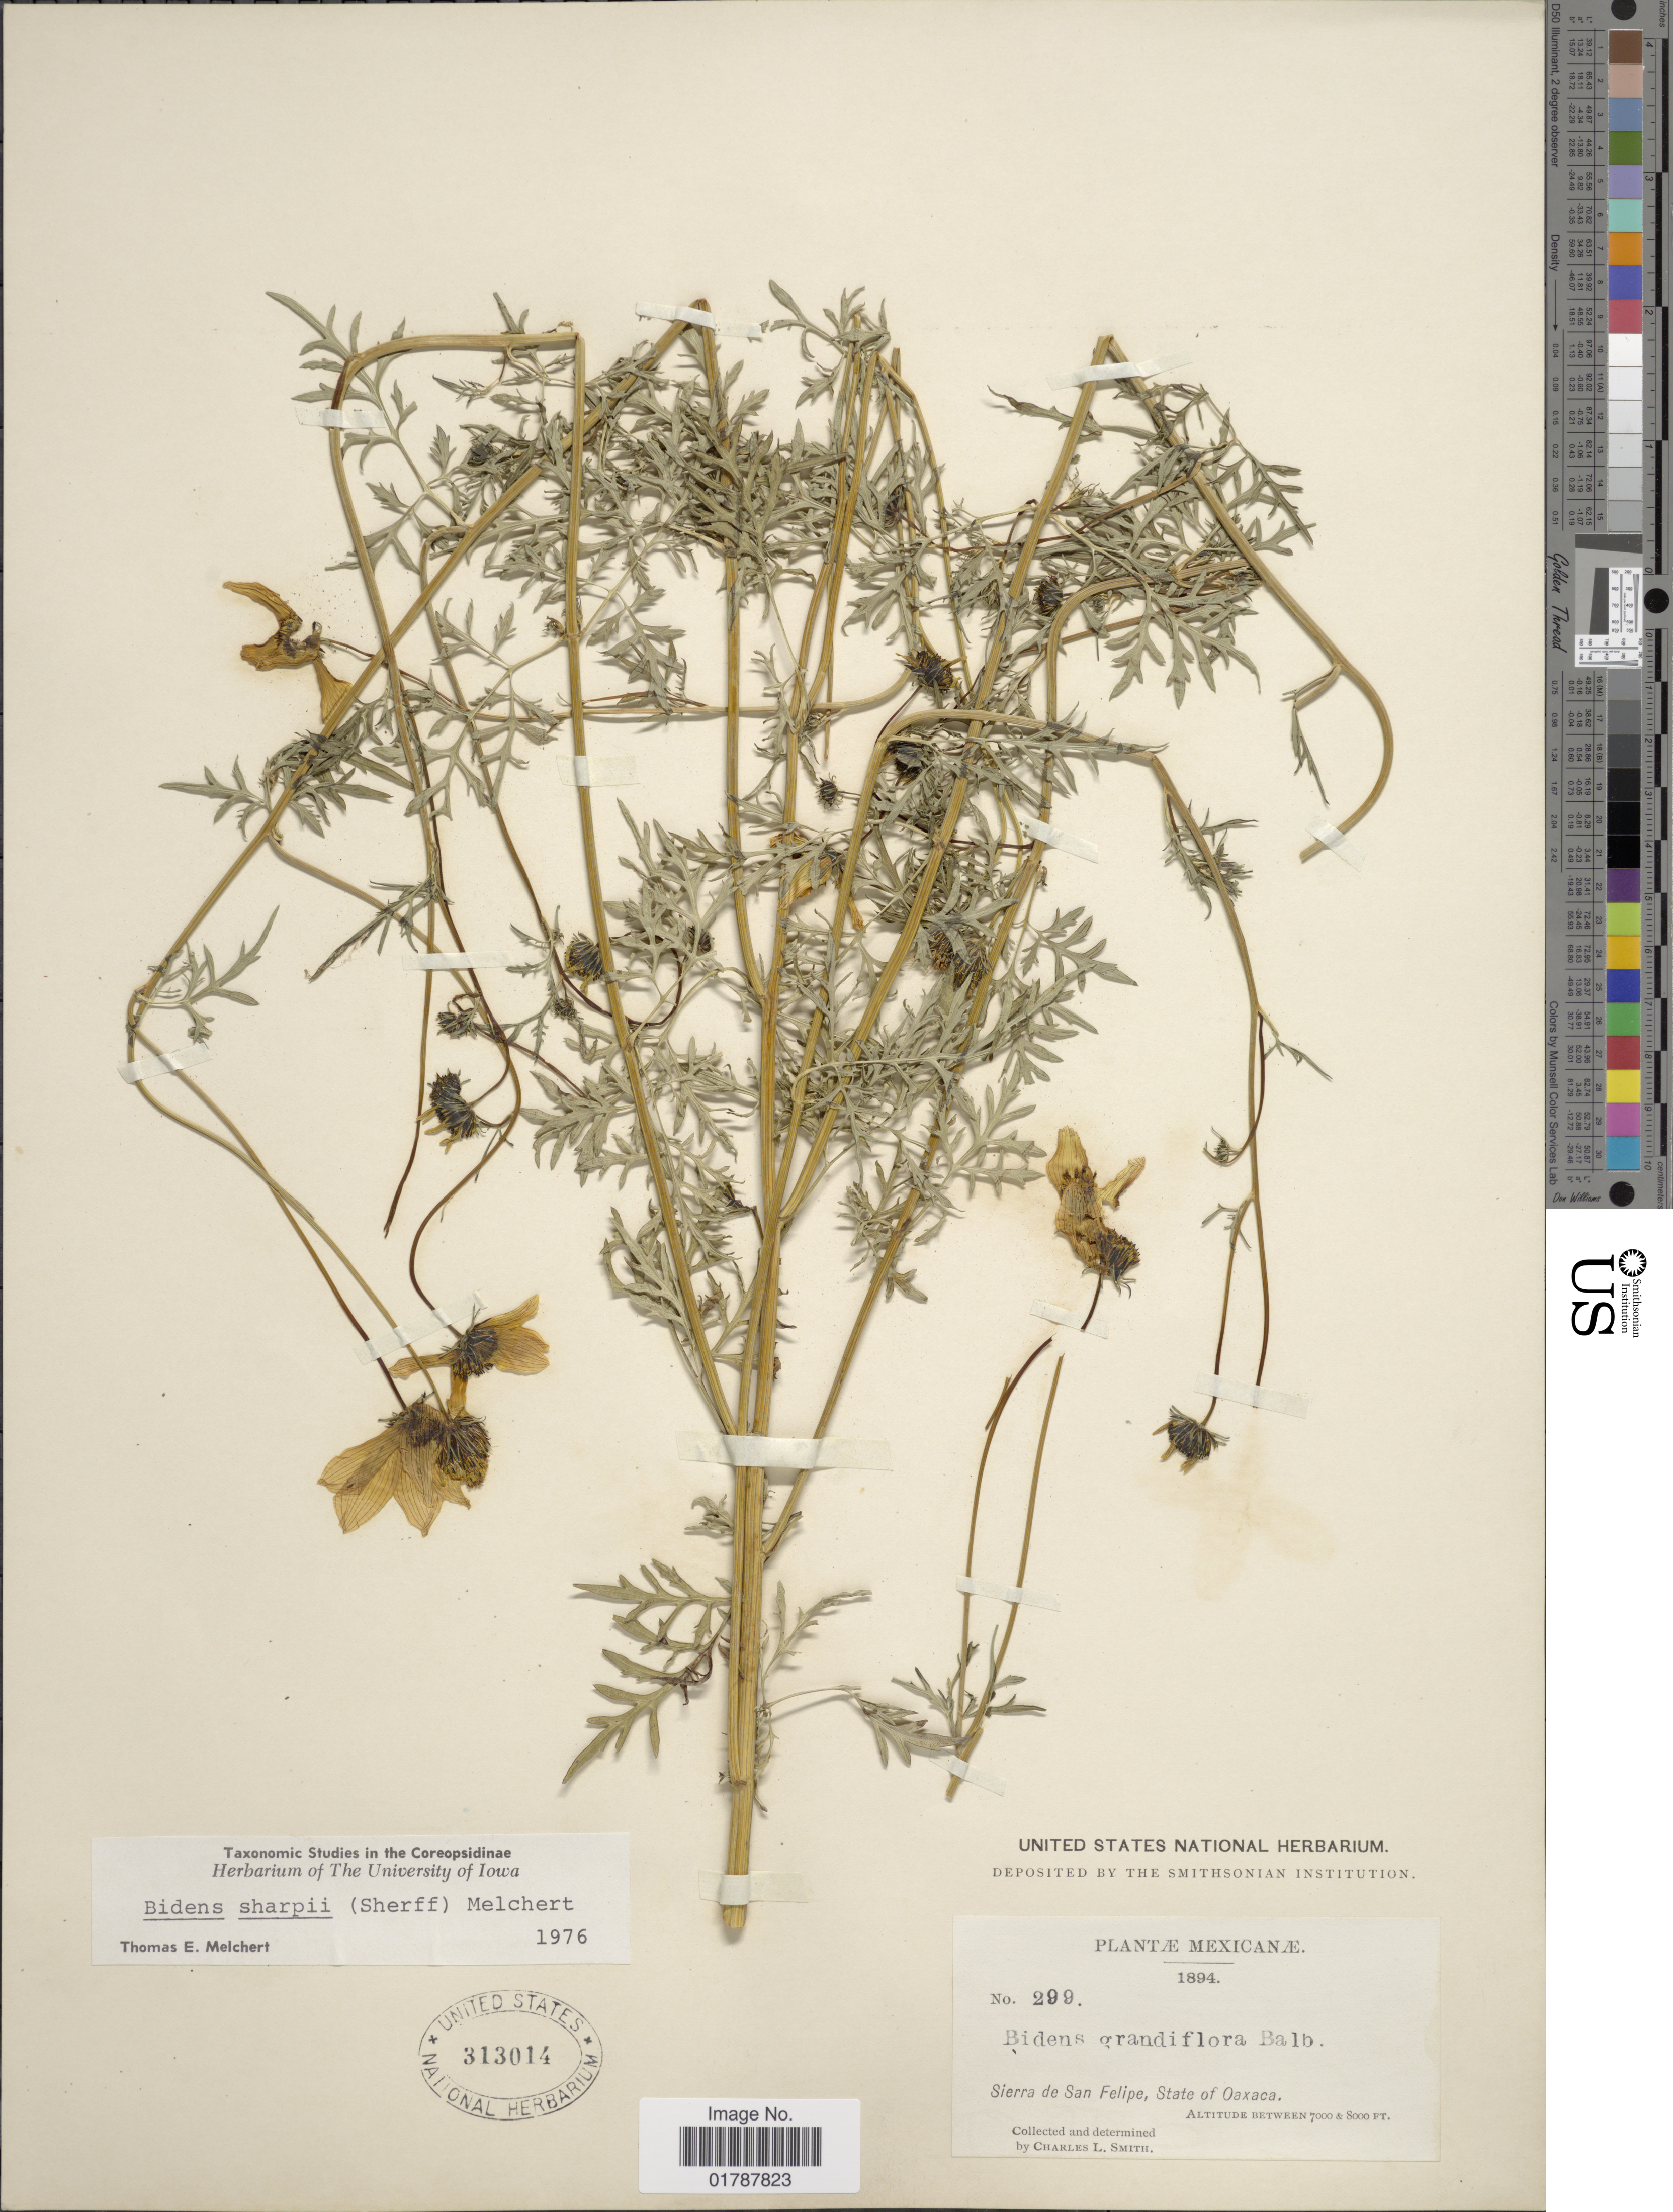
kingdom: Plantae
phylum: Tracheophyta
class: Magnoliopsida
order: Asterales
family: Asteraceae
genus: Bidens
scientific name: Bidens sharpii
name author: (Sherff) Melchert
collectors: C. L. Smith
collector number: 299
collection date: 1894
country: Mexico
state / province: Oaxaca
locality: Sierra de San Felipe, State of Oaxaca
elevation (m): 2134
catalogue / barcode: US 313014